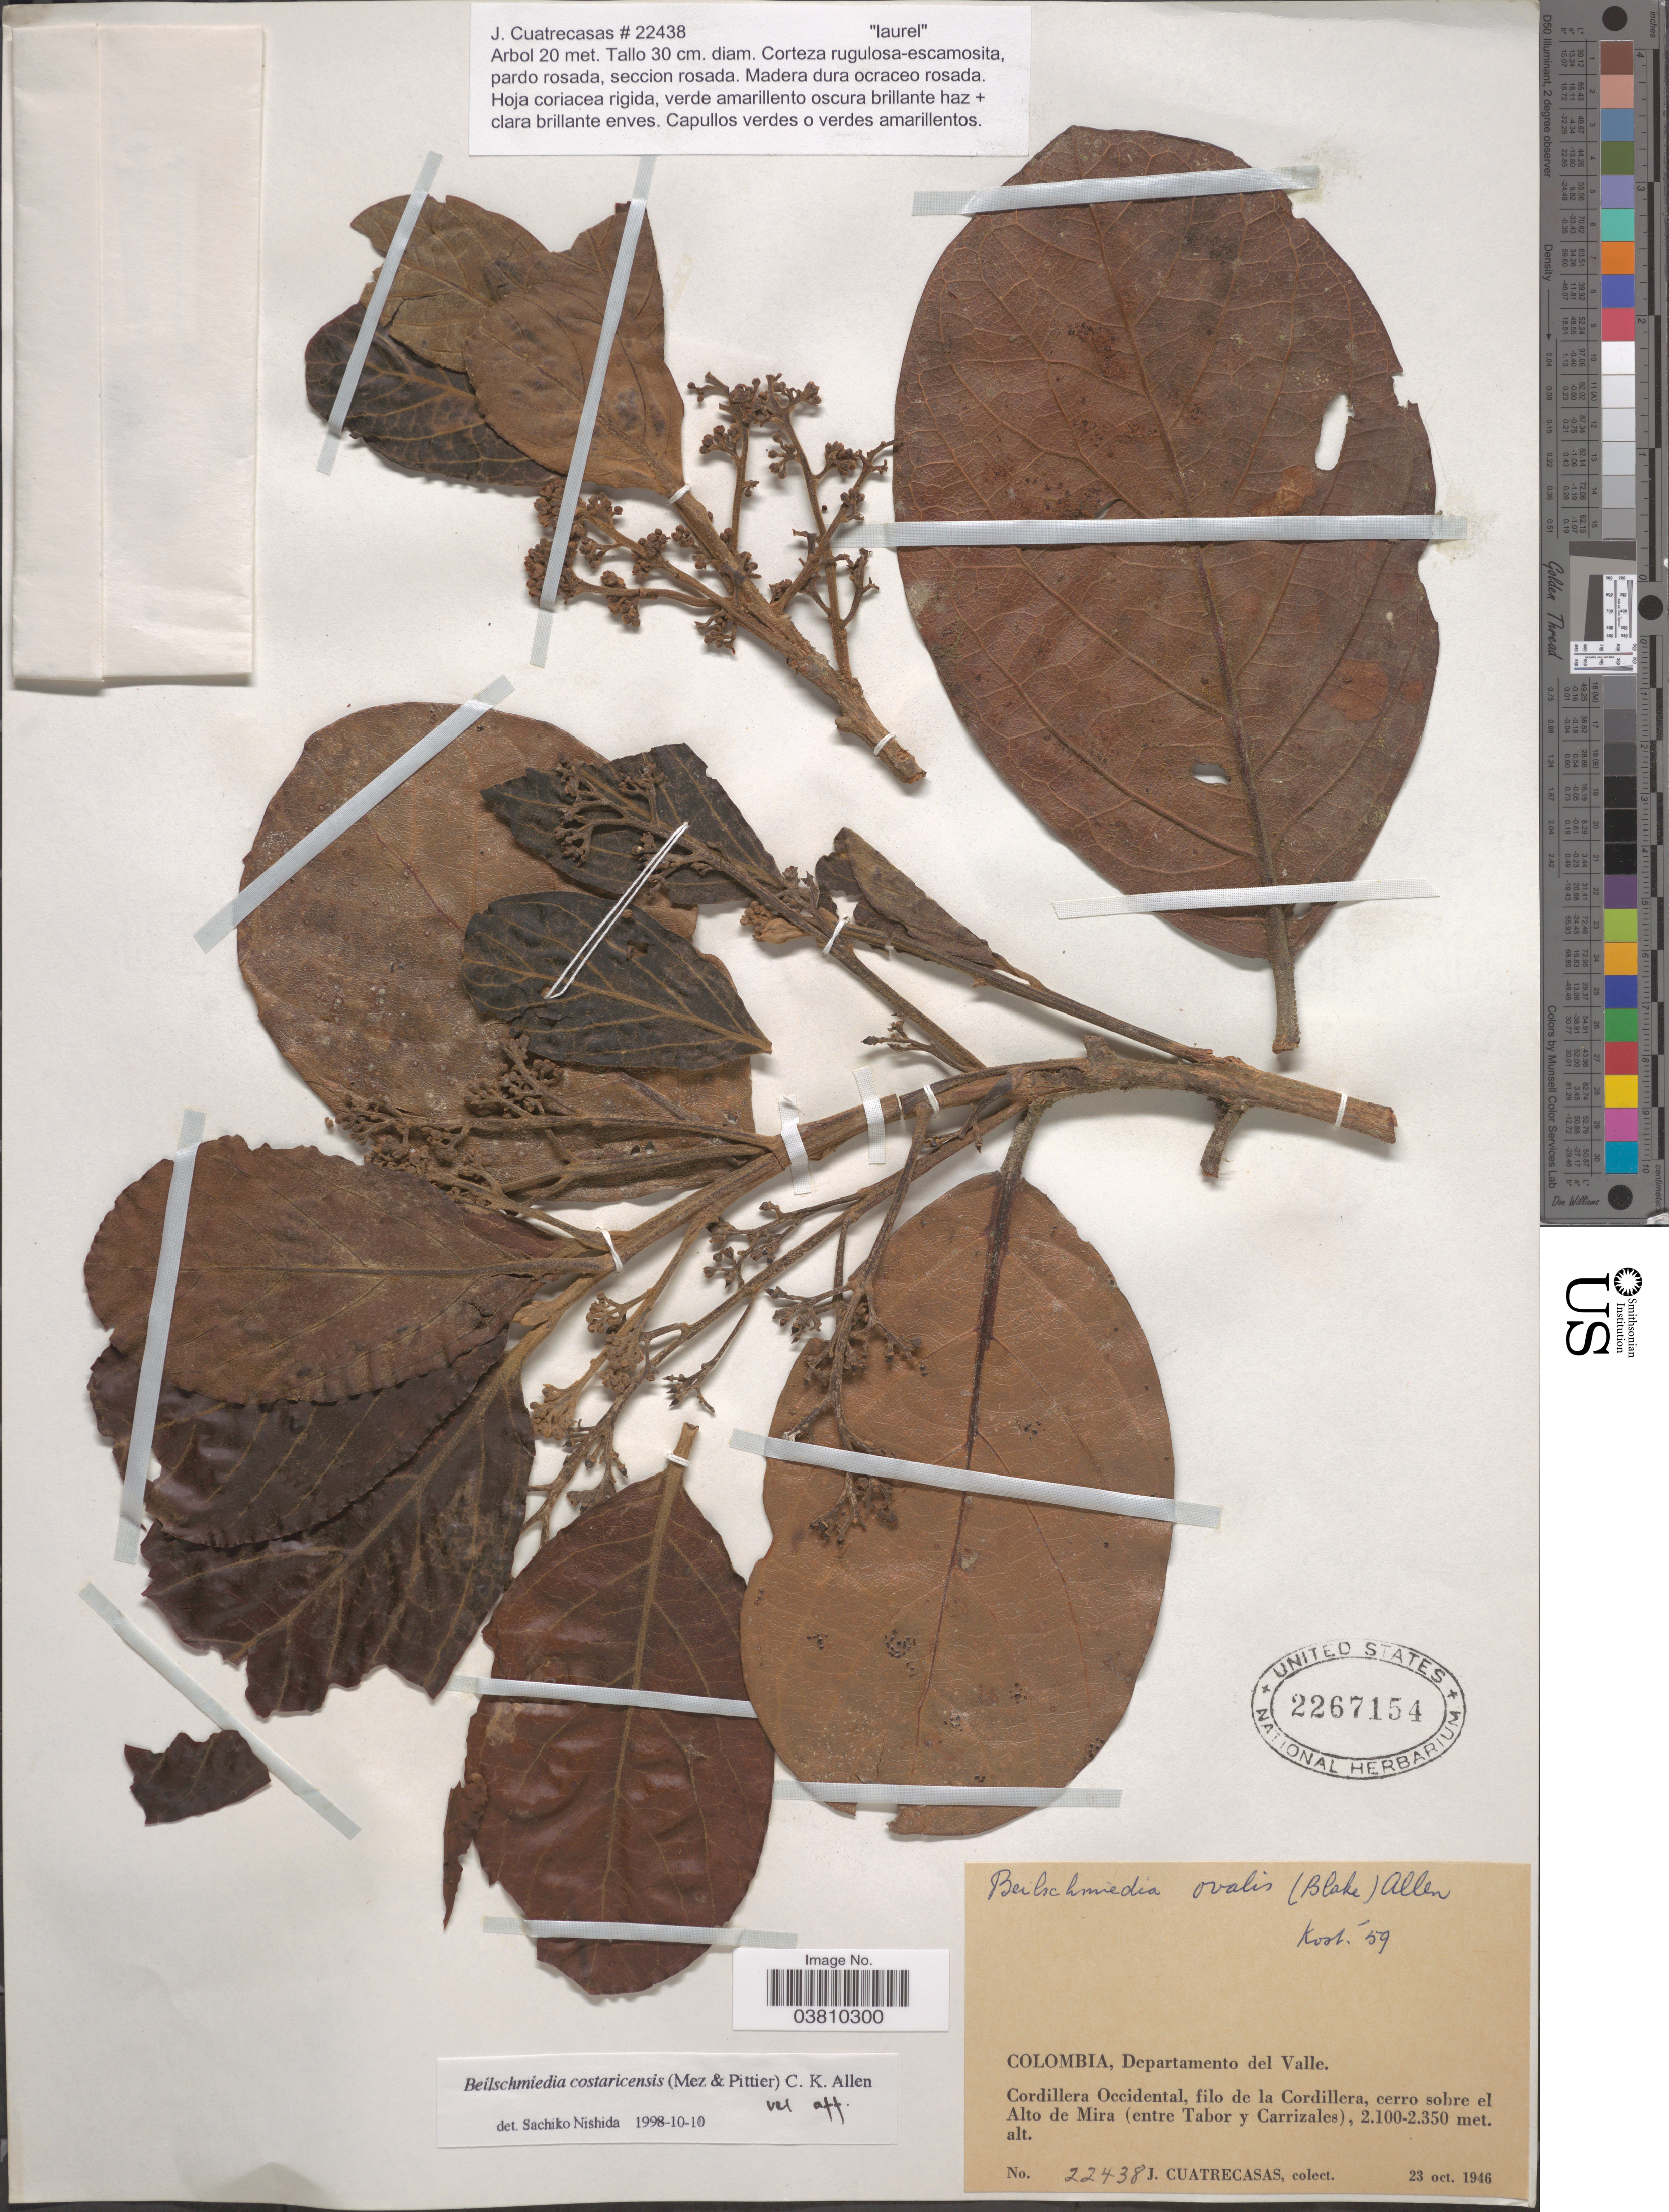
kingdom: Plantae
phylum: Tracheophyta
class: Magnoliopsida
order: Laurales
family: Lauraceae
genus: Beilschmiedia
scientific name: Beilschmiedia costaricensis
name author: (Mez & Pittier) C.K. Allen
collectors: J. Cuatrecasas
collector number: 22438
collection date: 1946-10-23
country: Colombia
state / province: Valle del Cauca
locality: Departamento del Valle. Cordillera Occidental, filo de la Cordillera, cerro sobre el Alto de Mira (entre Tabor y Carrizales).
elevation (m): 2100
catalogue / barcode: US 2267154